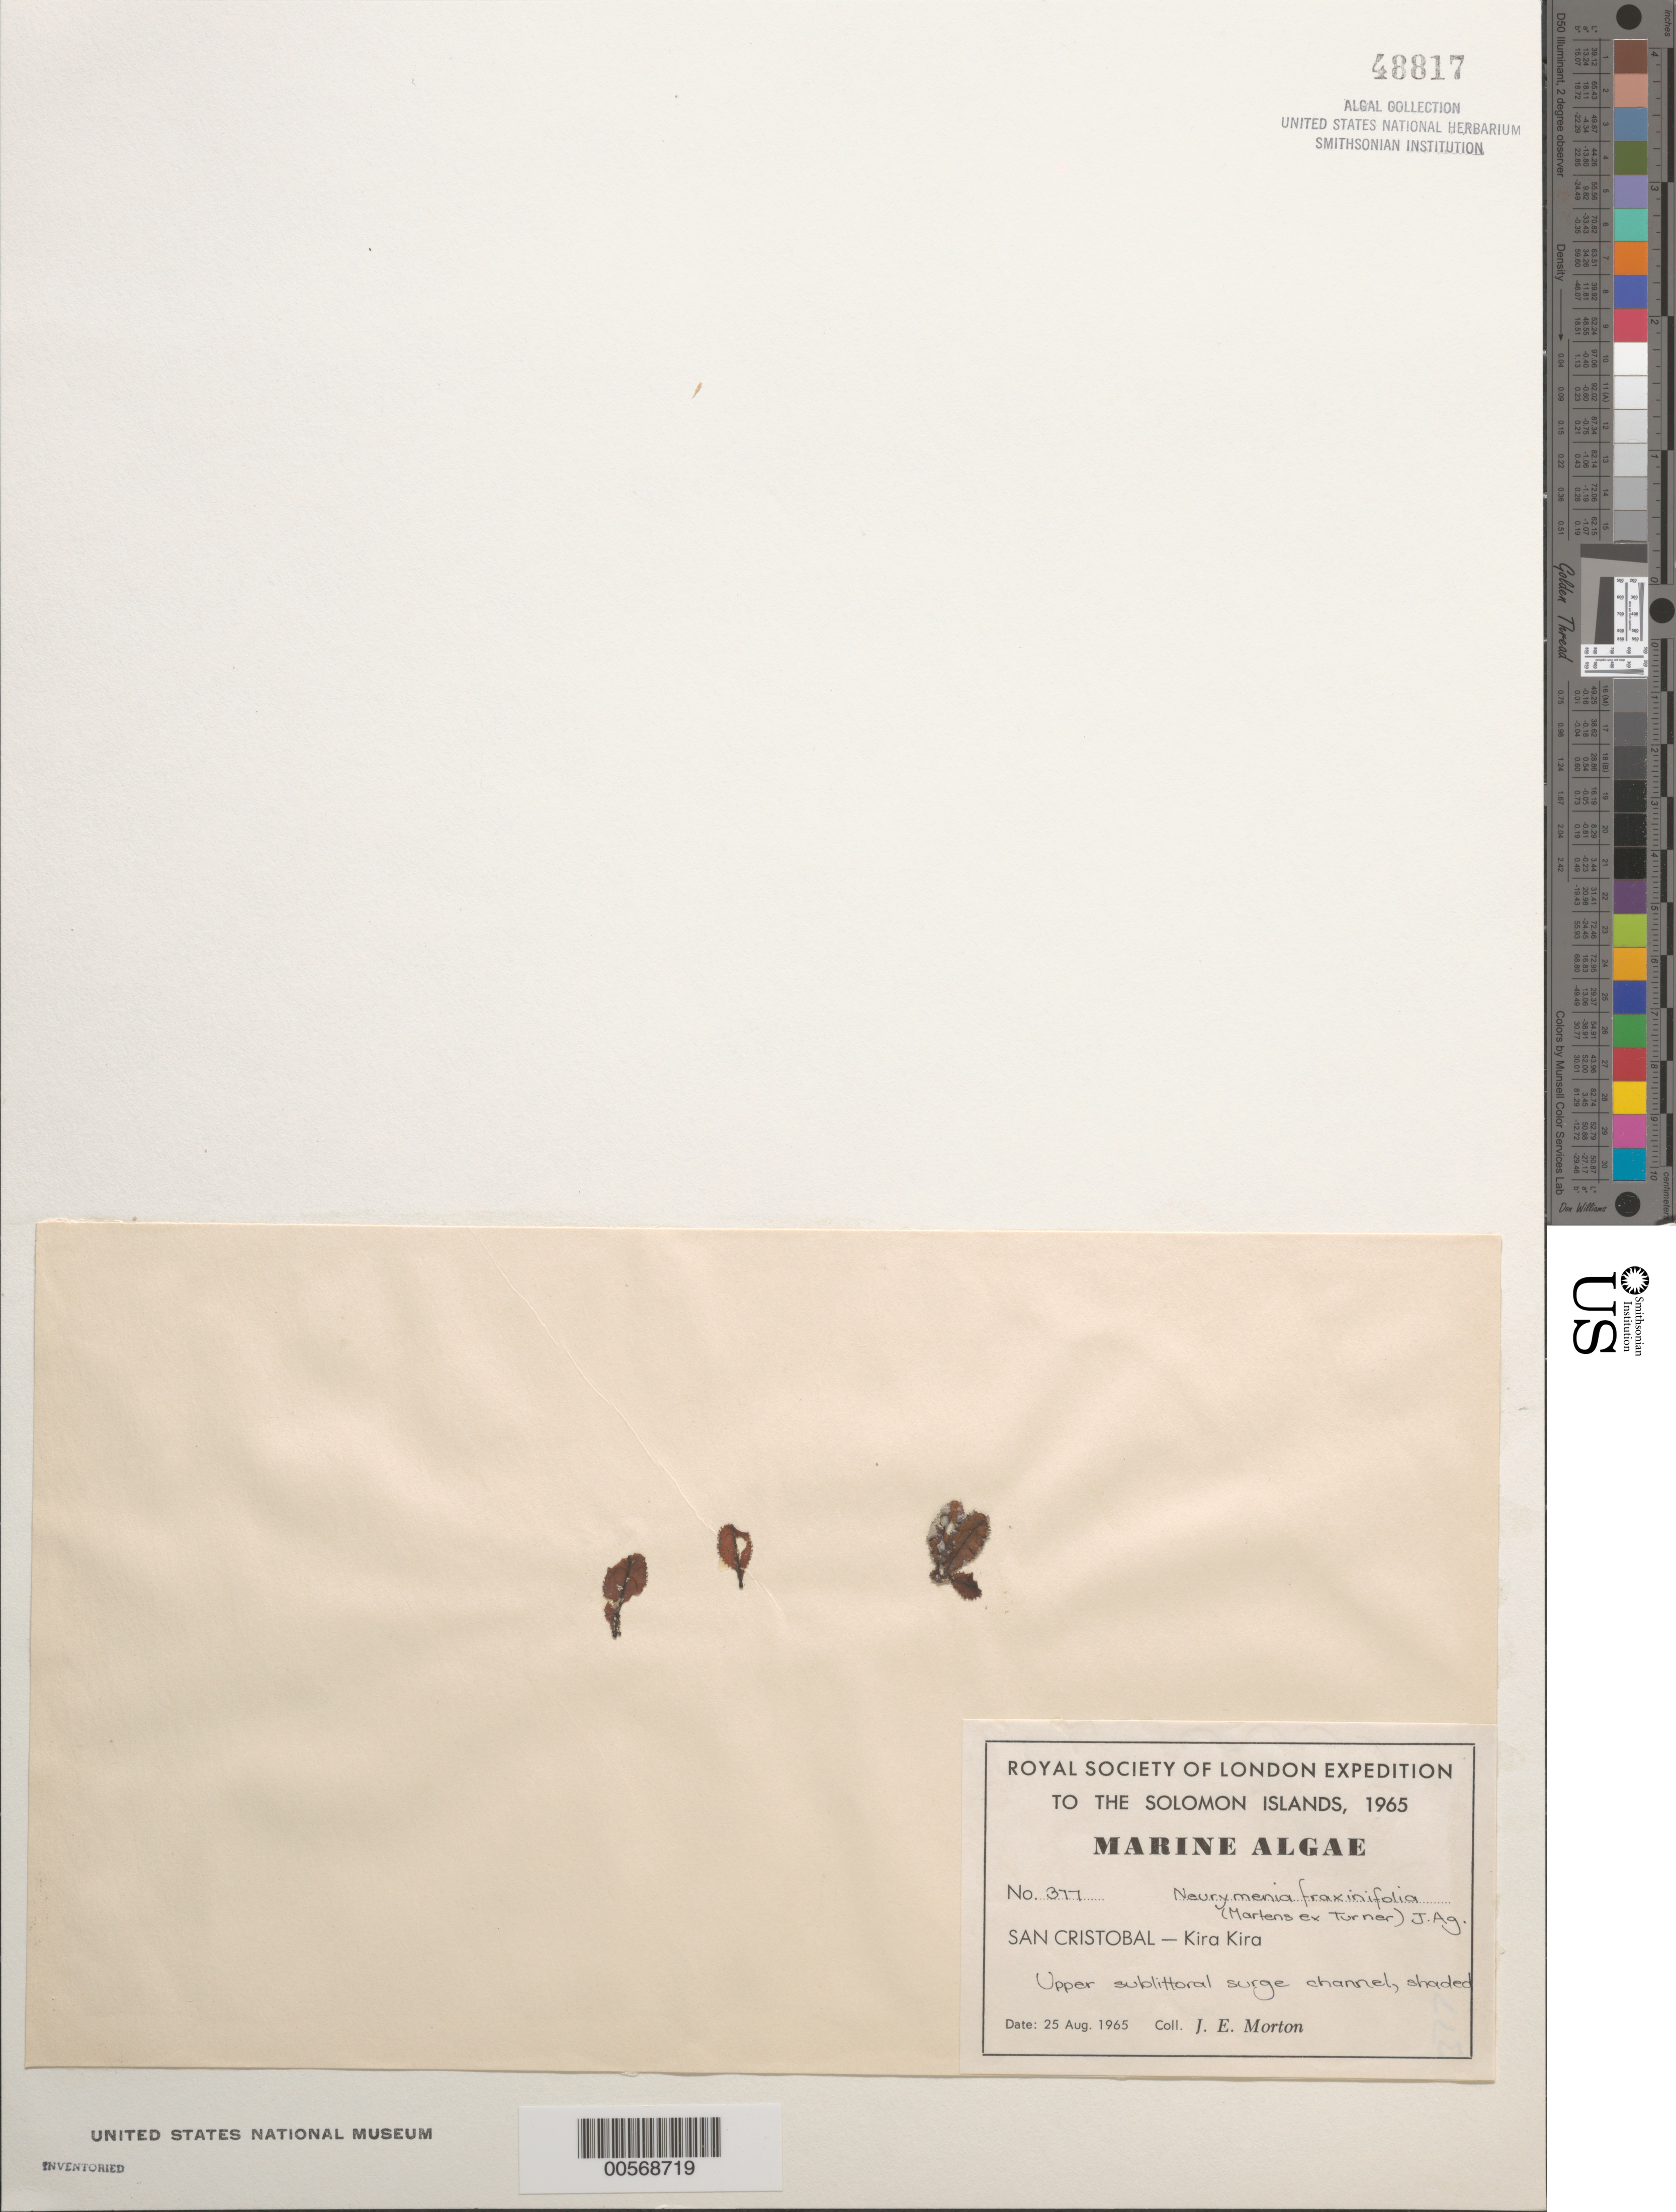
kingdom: Plantae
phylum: Rhodophyta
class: Florideophyceae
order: Ceramiales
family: Rhodomelaceae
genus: Neurymenia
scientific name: Neurymenia fraxinifolia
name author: (Mert. ex Turner) J. Agardh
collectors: J. E. Morton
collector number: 377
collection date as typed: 25 Aug 1965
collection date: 1965-08-25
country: Solomon Islands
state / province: Makira-Ulawa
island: San Cristobal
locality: Kira Kira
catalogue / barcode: US 48817